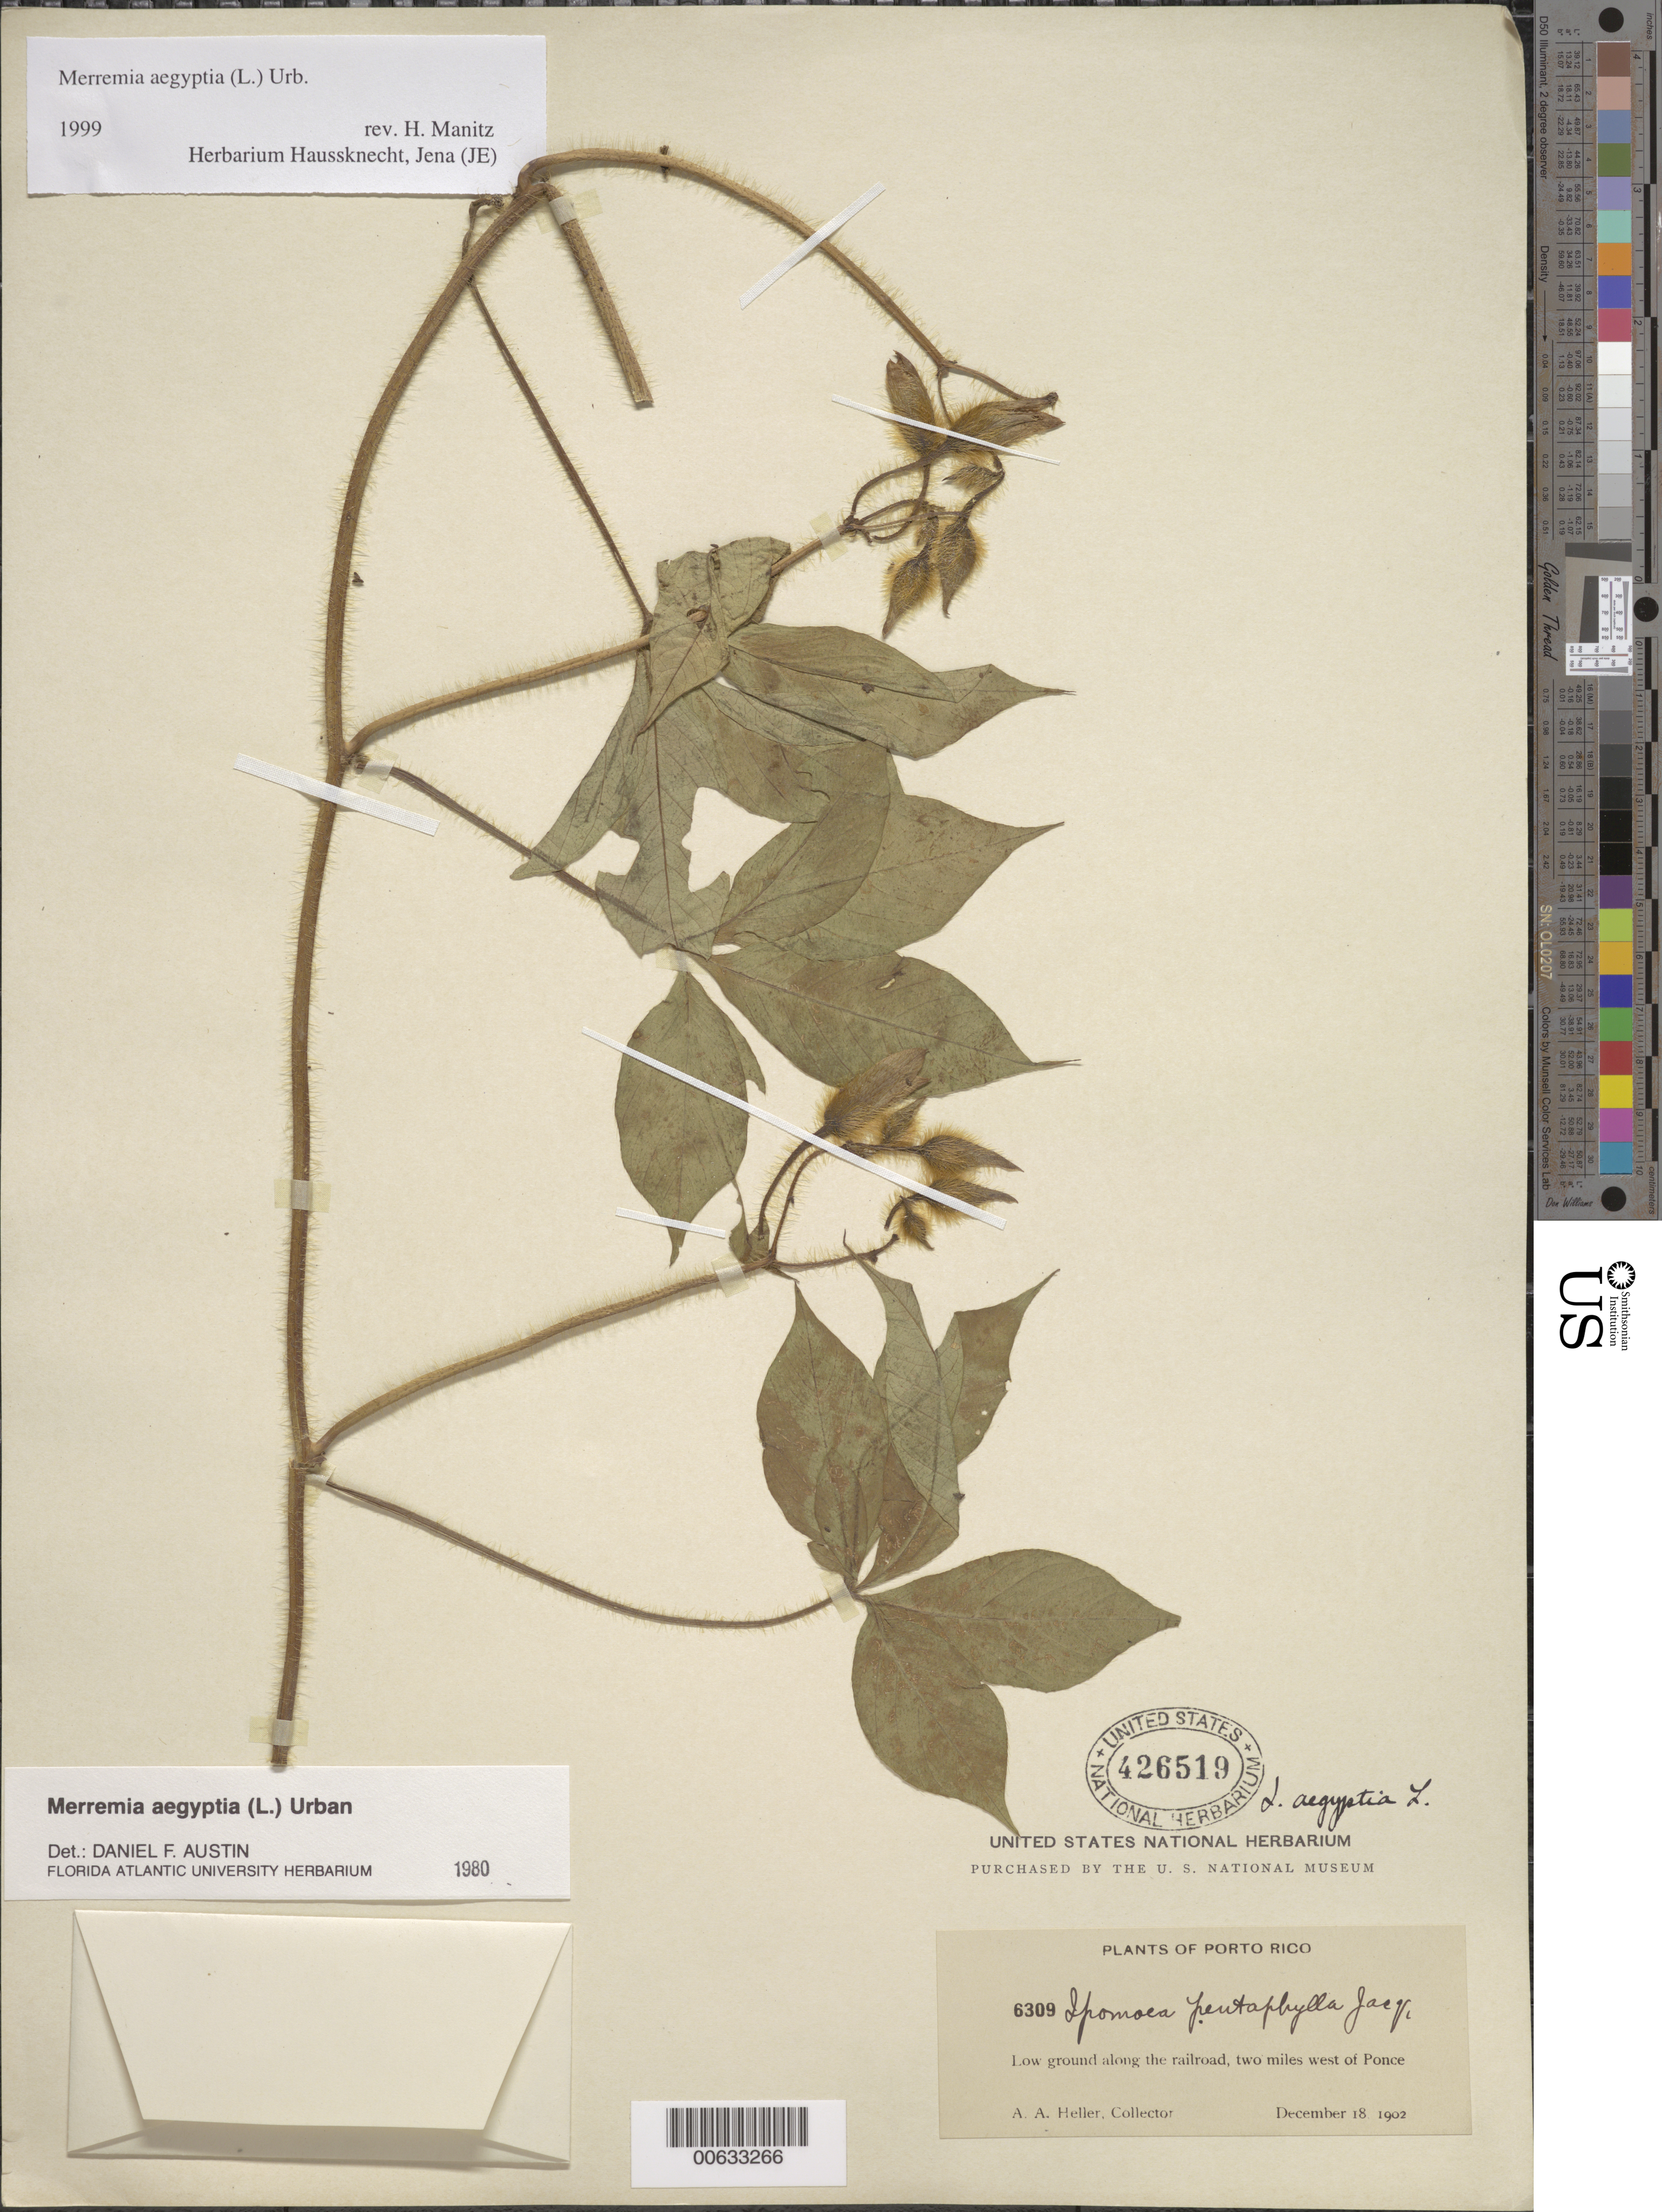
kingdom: Plantae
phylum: Tracheophyta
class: Magnoliopsida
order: Solanales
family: Convolvulaceae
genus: Distimake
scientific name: Distimake aegyptius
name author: (L.) A. R. Simões & Staples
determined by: Strong, Mark T., (BOT), Smithsonian Institution - National Museum of Natural History (UNITED STATES)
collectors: A. A. Heller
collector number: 6309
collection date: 1902-12-18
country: Puerto Rico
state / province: Ponce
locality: Porto Rico, Low ground along the railroad, two miles west of Ponce.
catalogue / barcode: US 426519